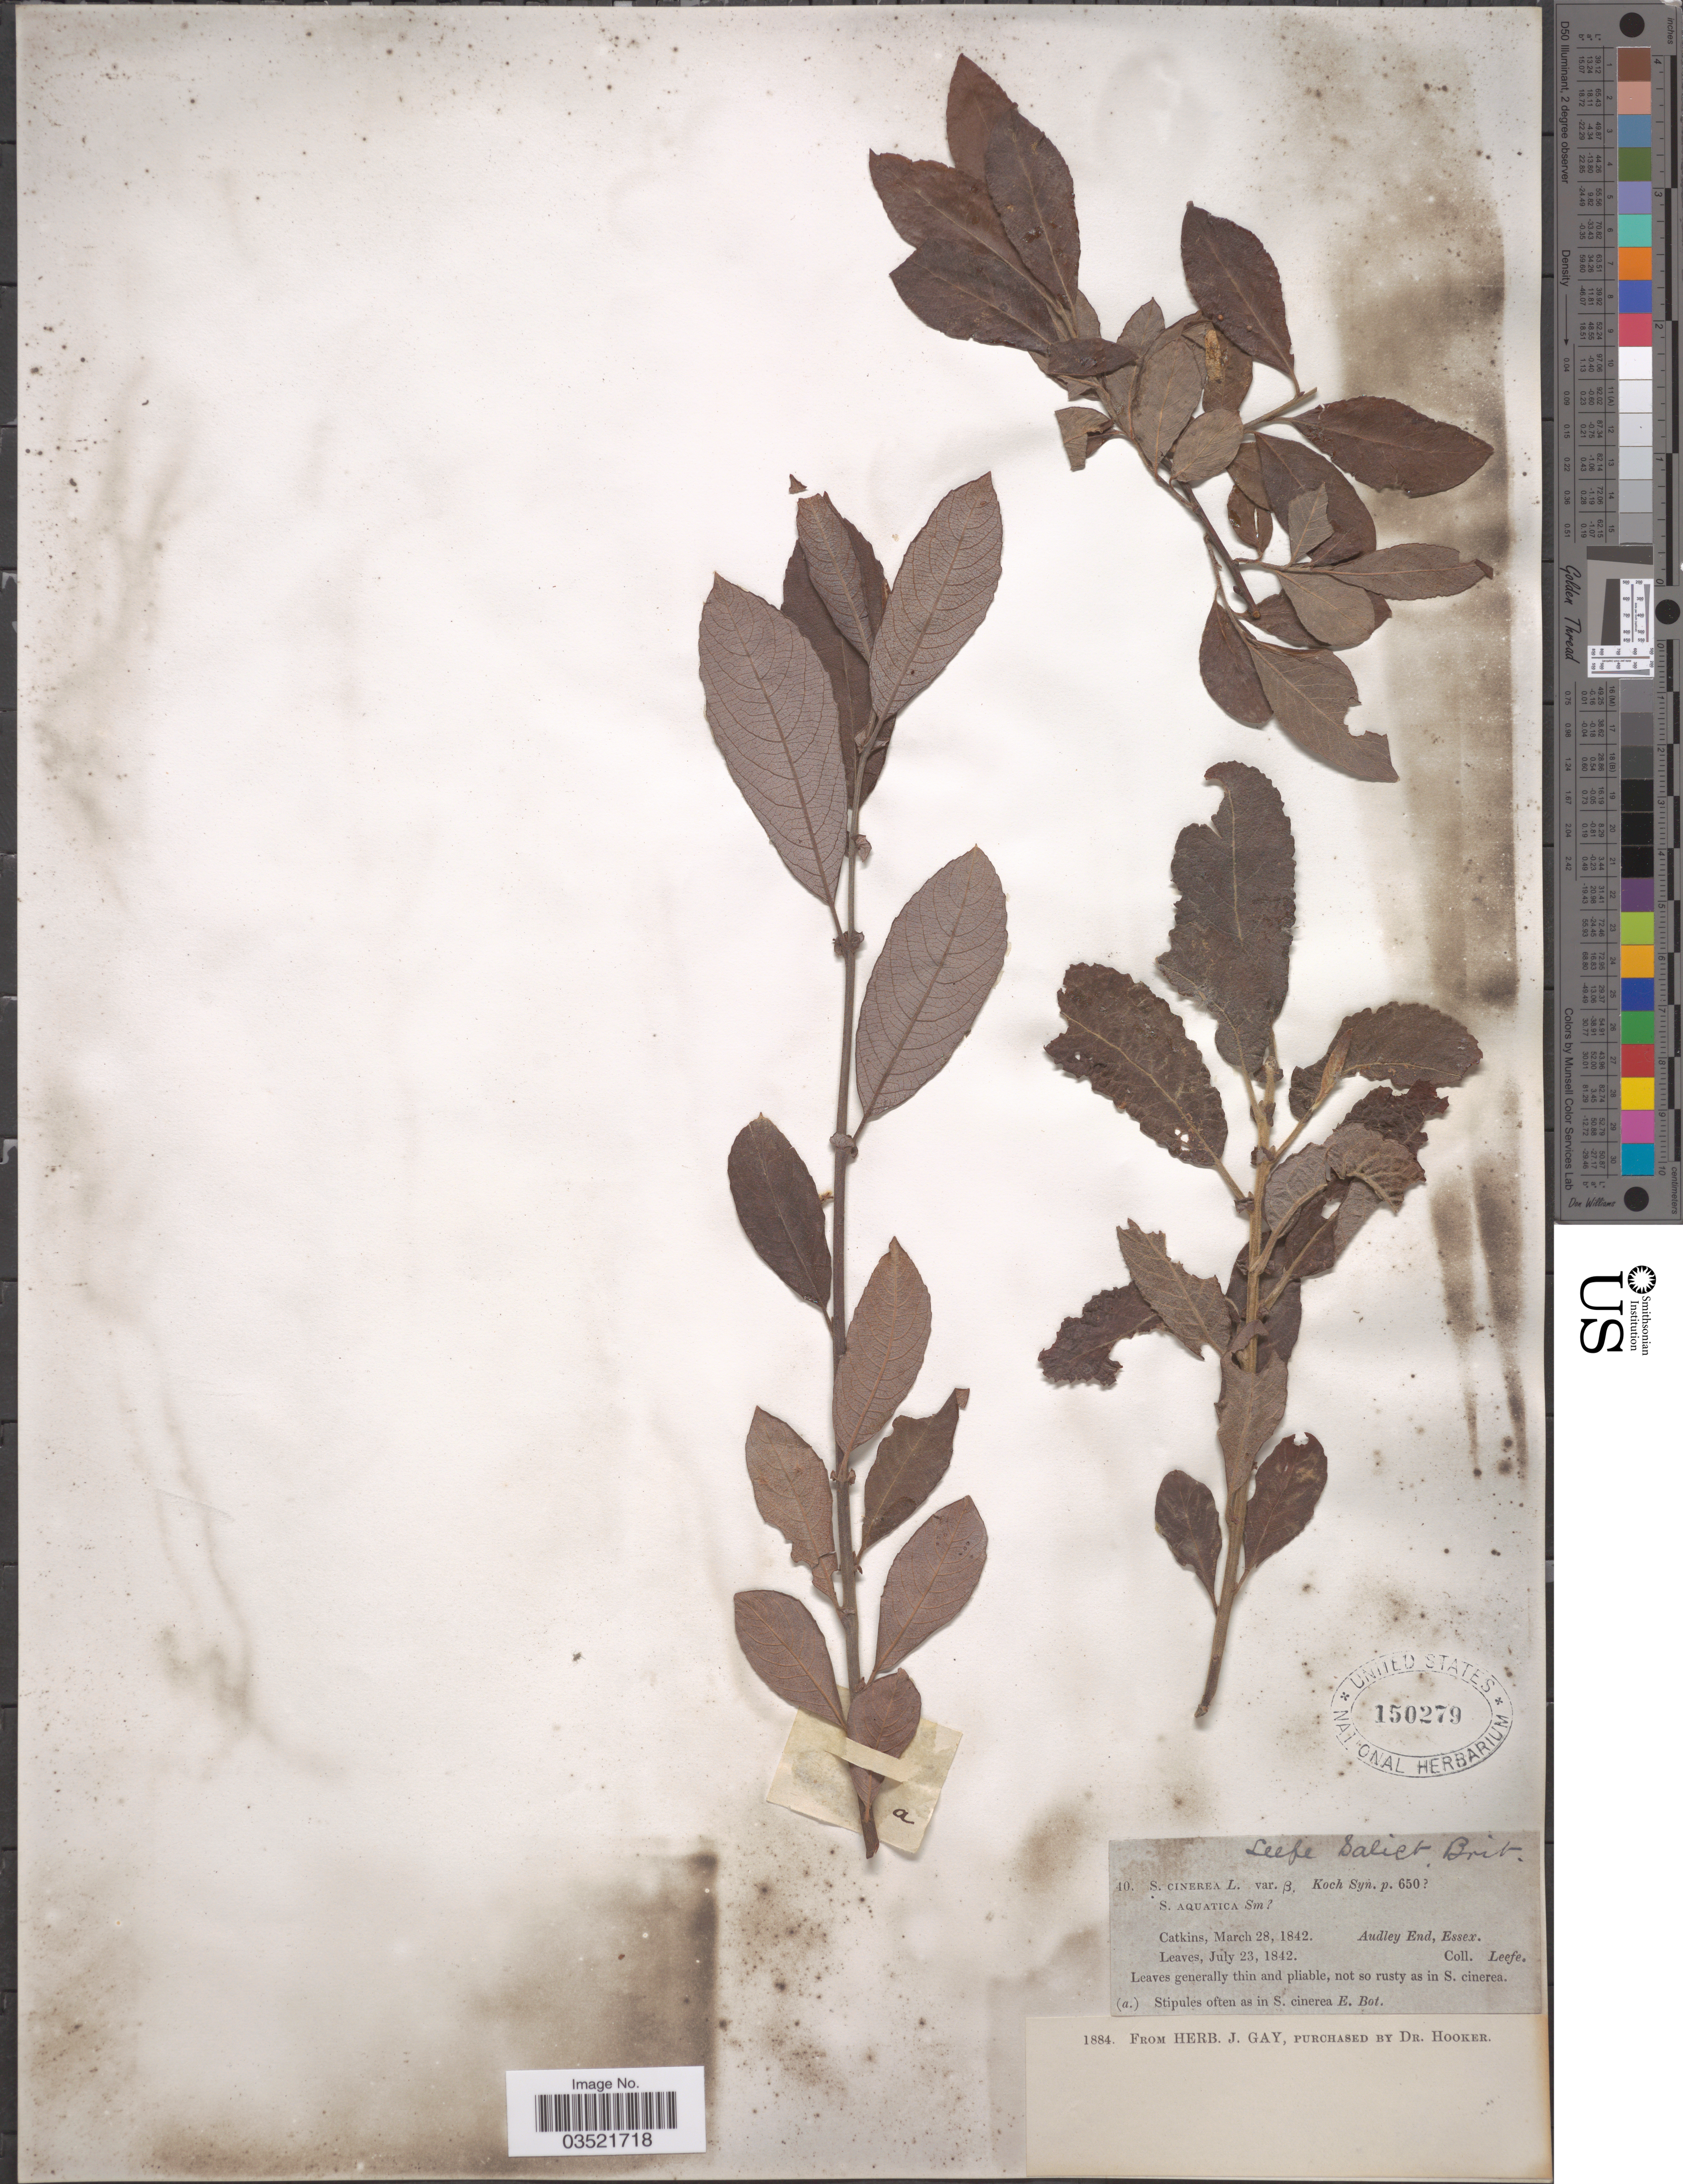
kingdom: Plantae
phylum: Tracheophyta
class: Magnoliopsida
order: Malpighiales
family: Salicaceae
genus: Salix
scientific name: Salix cinerea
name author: L.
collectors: Leefe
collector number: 40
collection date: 1842-03-28/1842-07-23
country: United Kingdom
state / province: England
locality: Audley End, Essex.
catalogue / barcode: US 150279